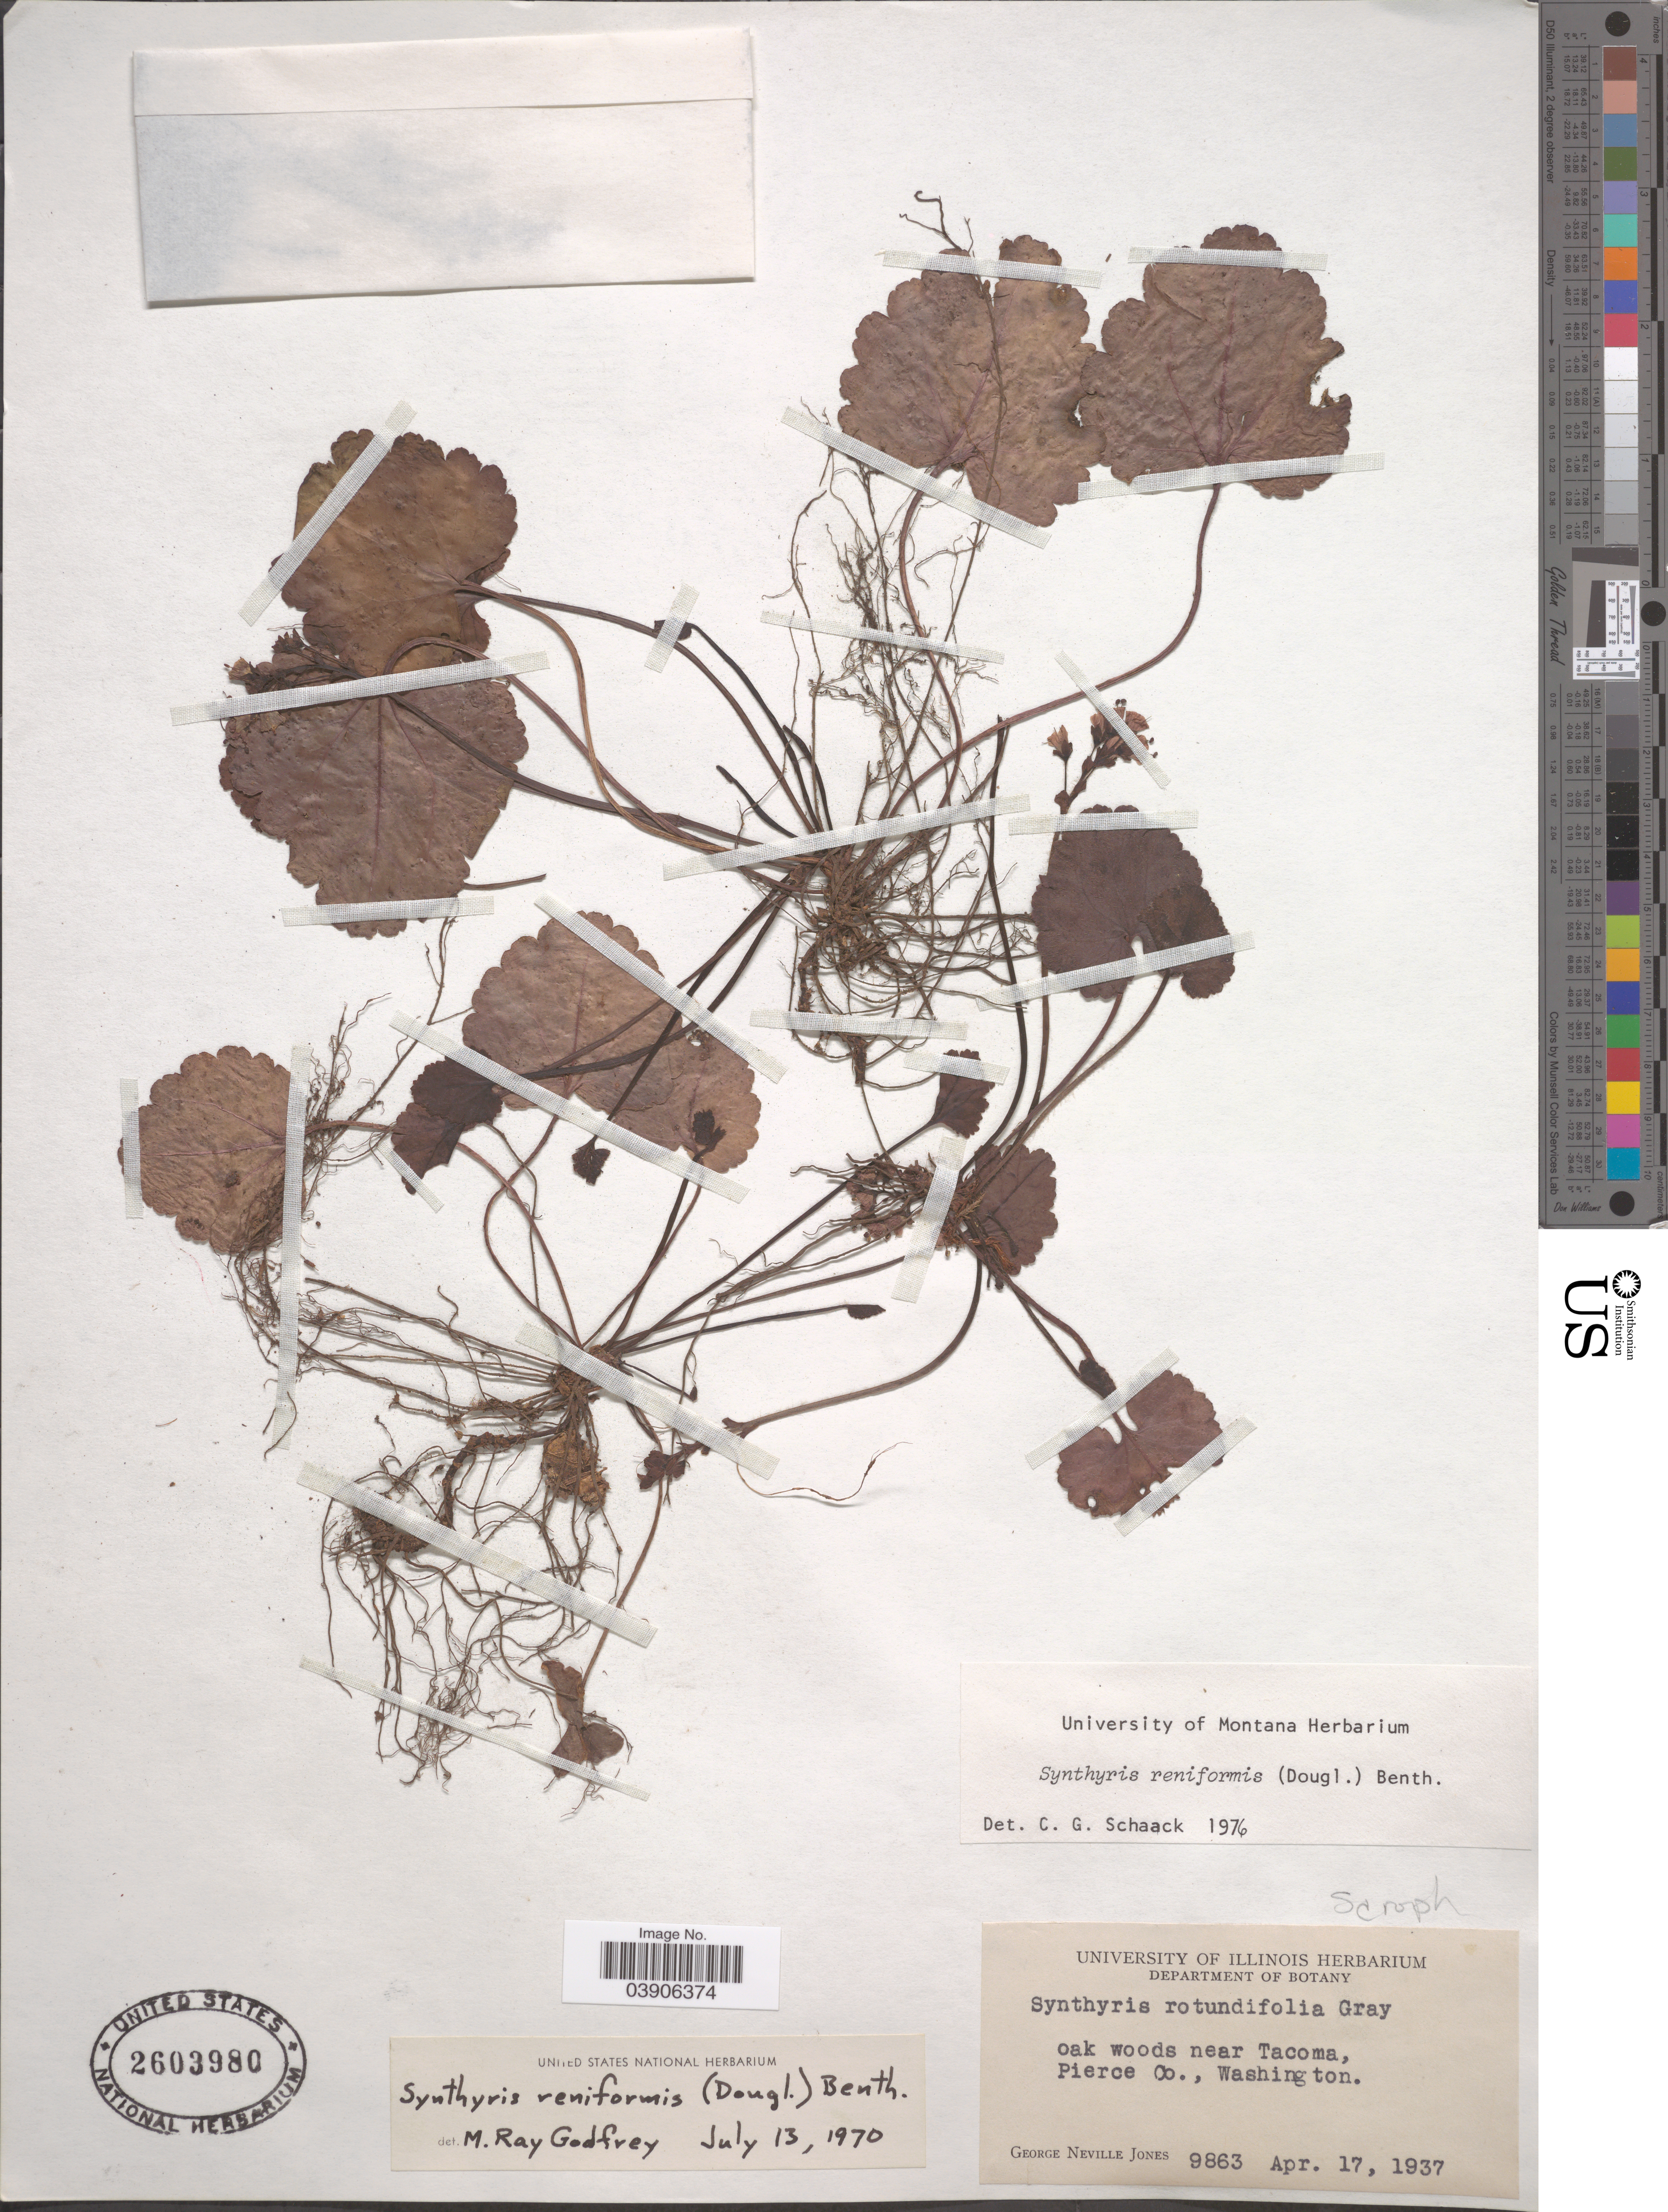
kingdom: Plantae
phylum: Tracheophyta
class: Magnoliopsida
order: Lamiales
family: Plantaginaceae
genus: Synthyris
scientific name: Synthyris reniformis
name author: Benth.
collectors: G. N. Jones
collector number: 9863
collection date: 1937-04-17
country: United States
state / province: Washington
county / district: Pierce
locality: Oak woods near Tacoma, Pierce Co.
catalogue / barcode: US 2603980